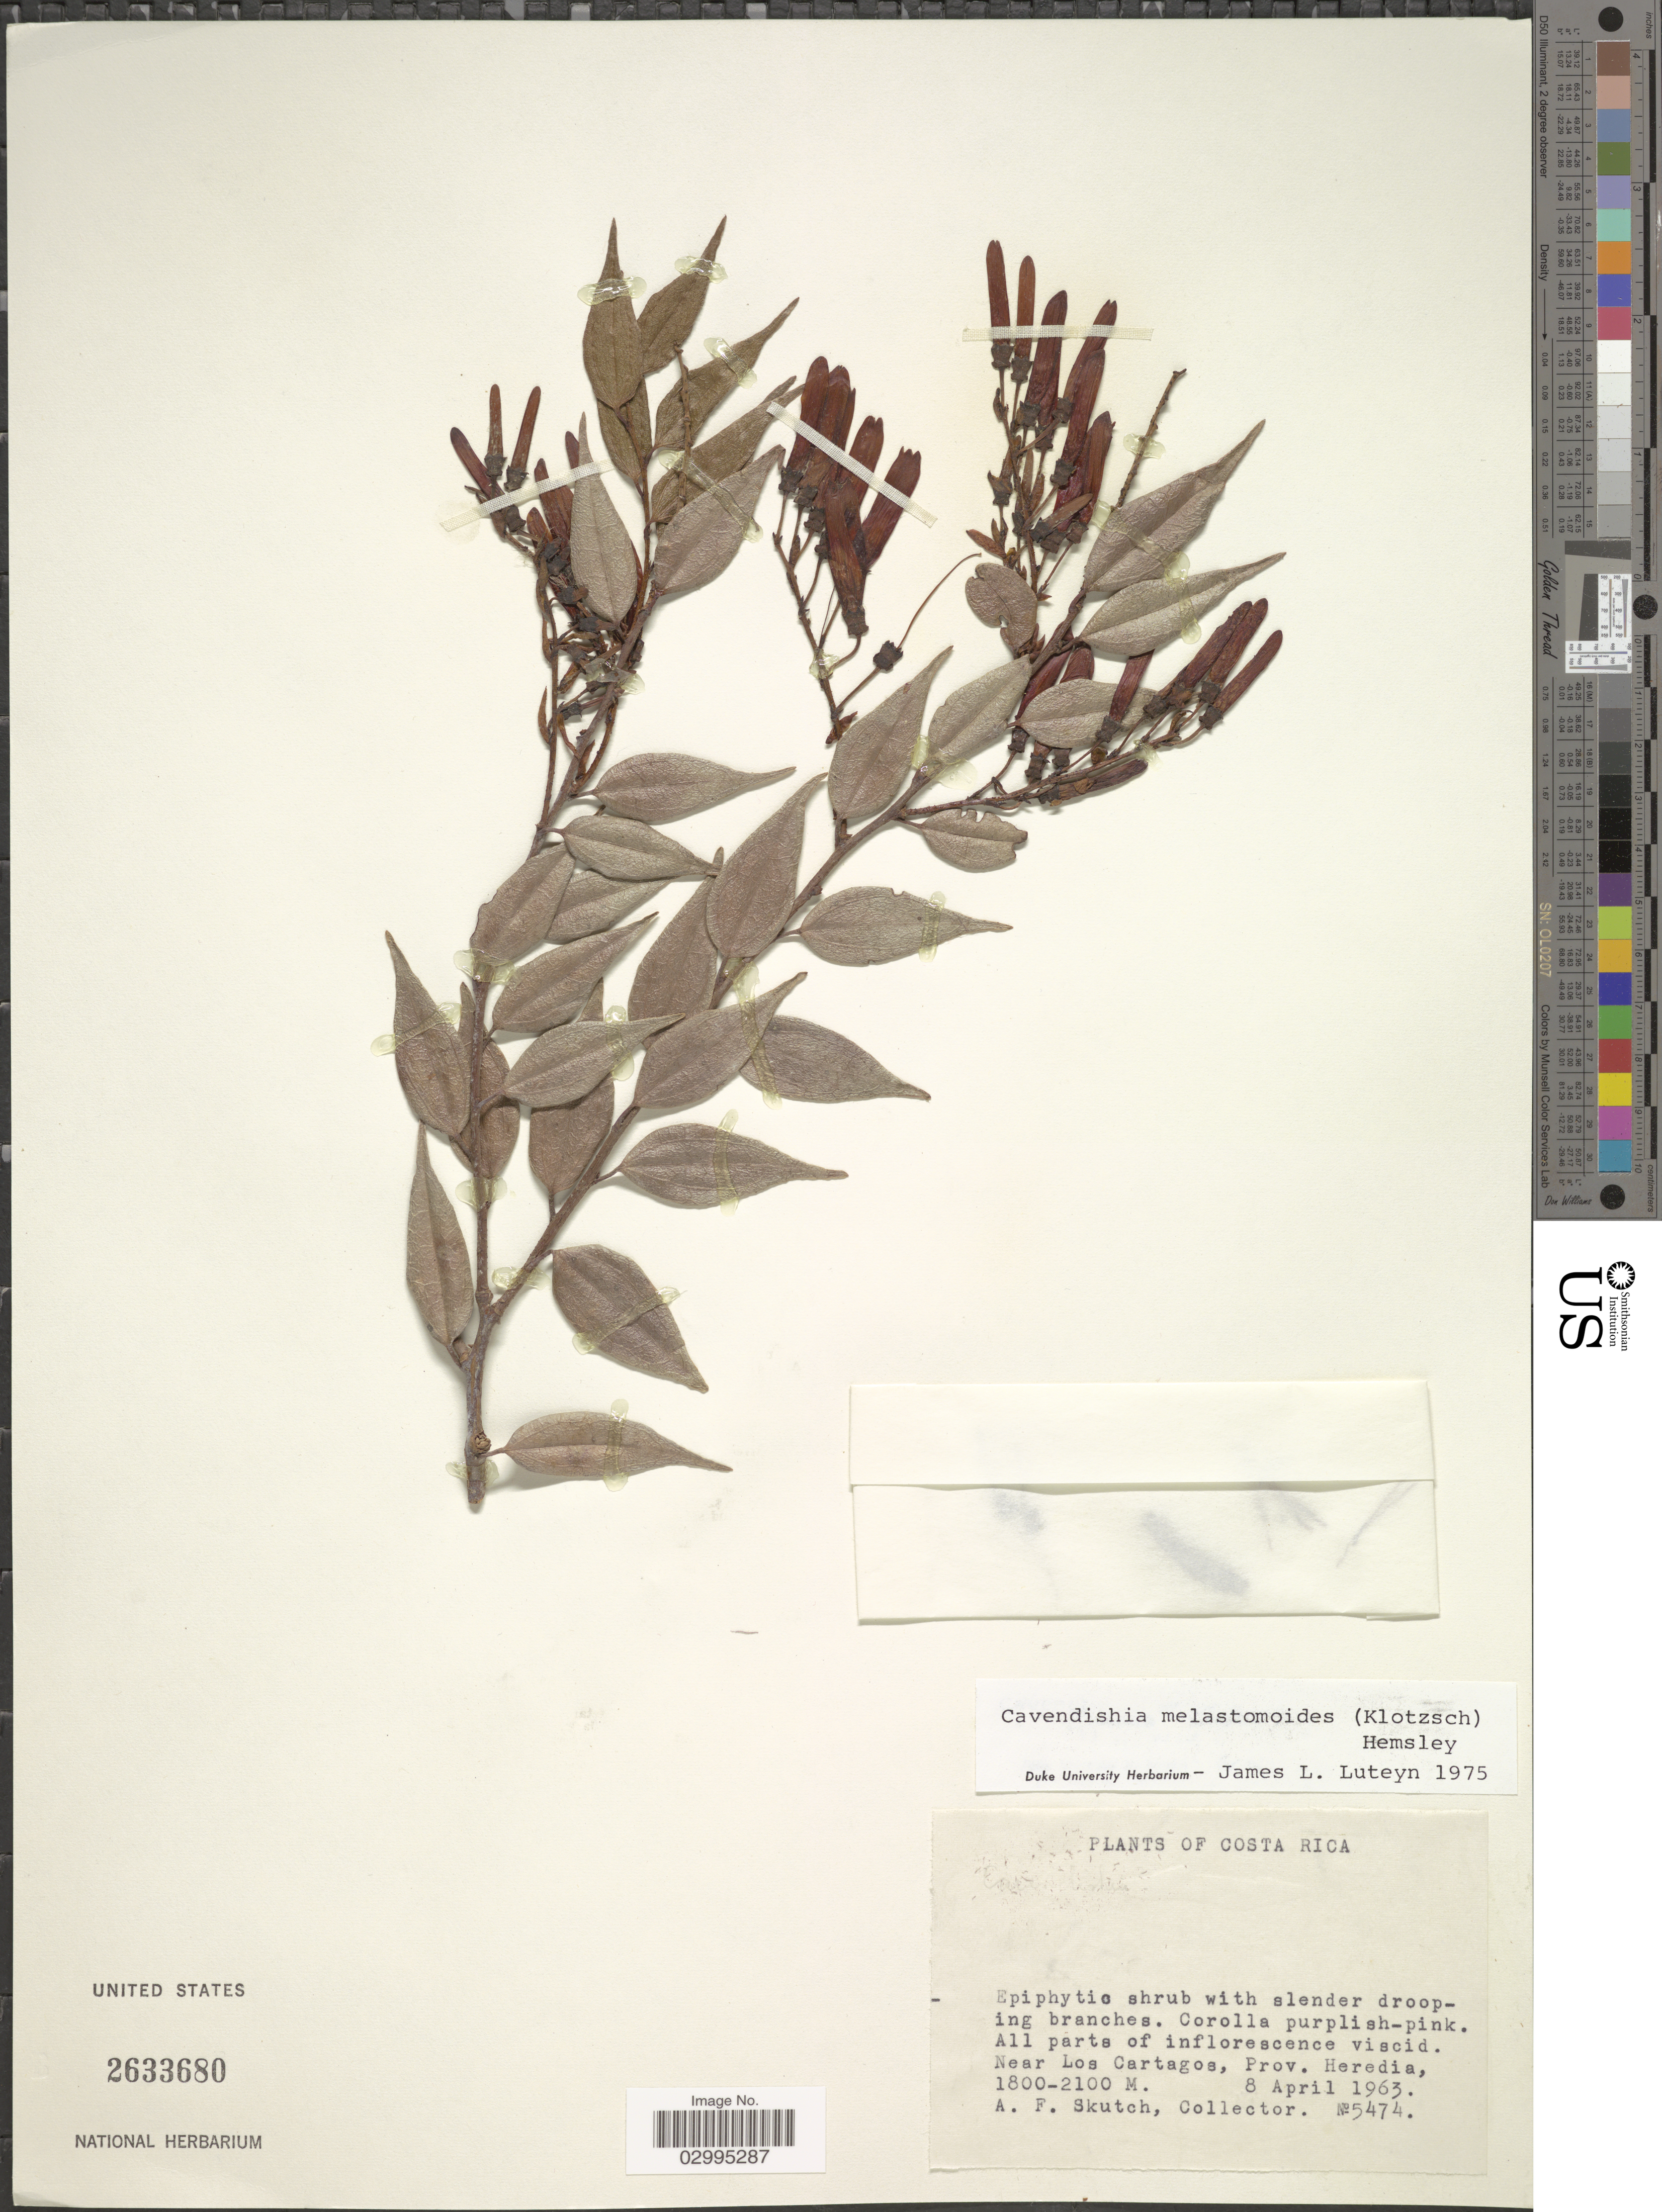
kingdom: Plantae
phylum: Tracheophyta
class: Magnoliopsida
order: Ericales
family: Ericaceae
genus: Cavendishia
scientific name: Cavendishia melastomoides var. melastomoides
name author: (Klotzsch) Hemsl.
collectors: A. F. Skutch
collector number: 5474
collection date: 1963-04-08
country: Costa Rica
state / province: Heredia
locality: Near Los Cartagos.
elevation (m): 1800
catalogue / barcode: US 2633680